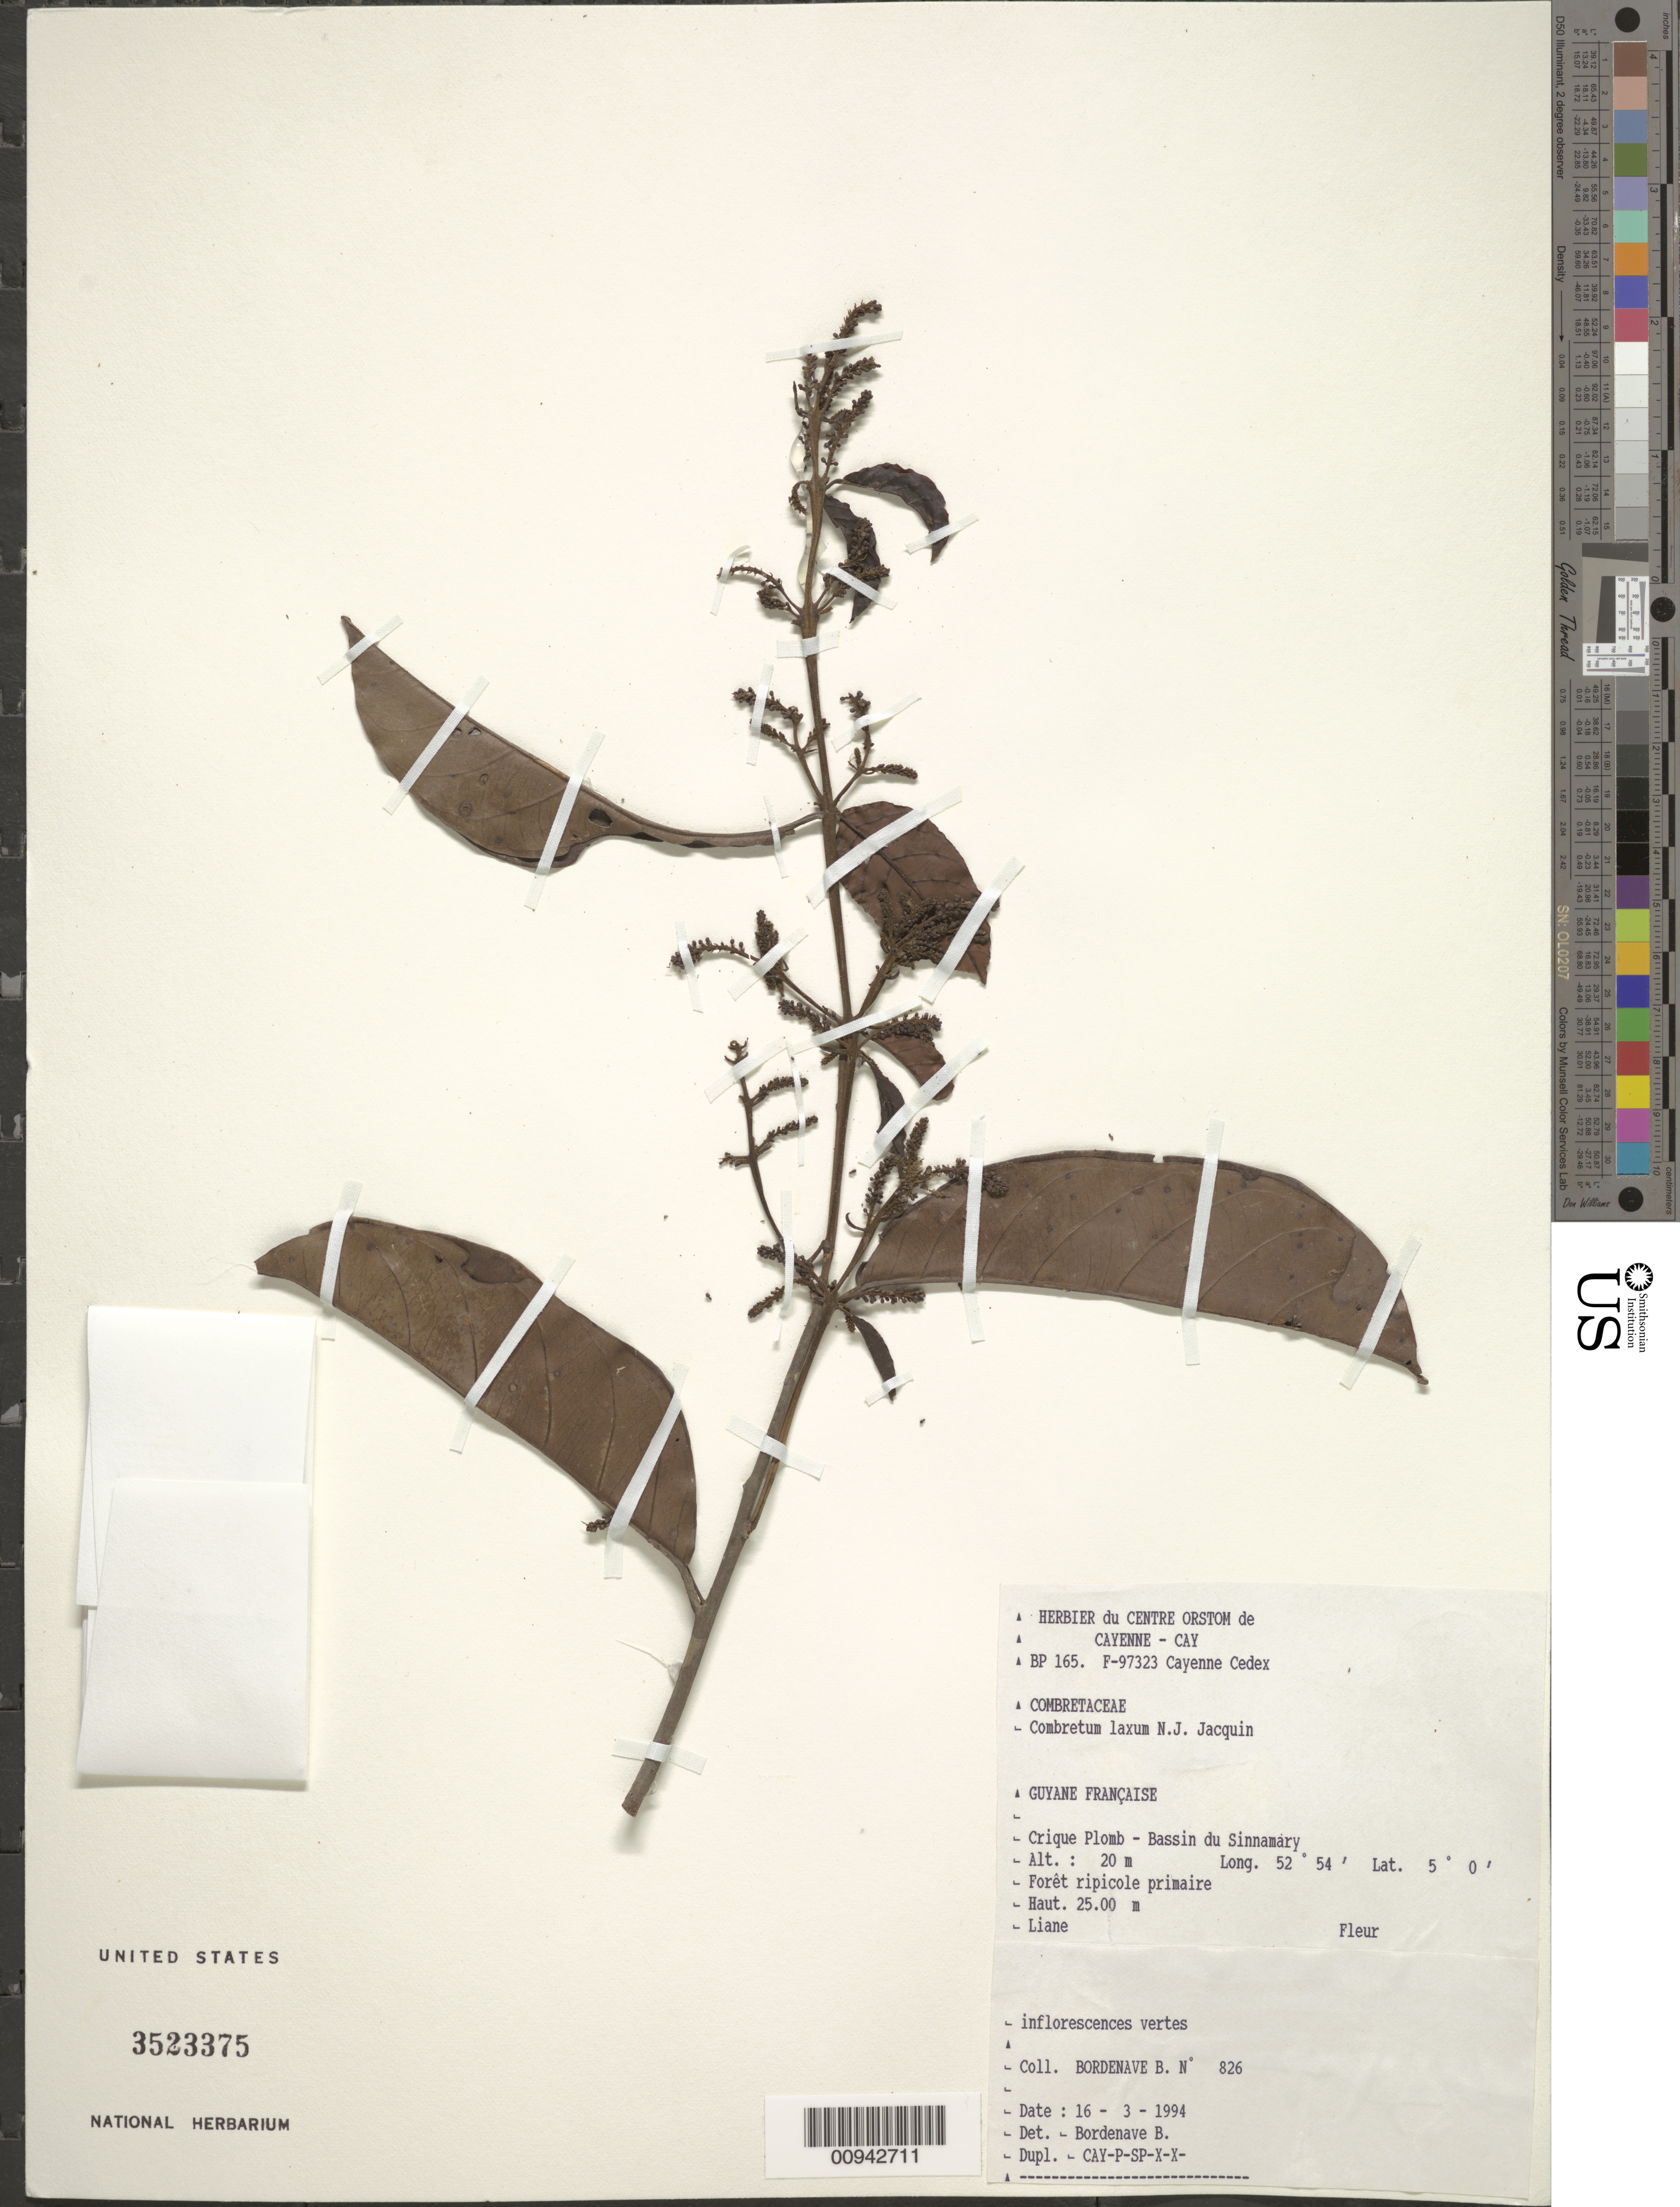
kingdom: Plantae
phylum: Tracheophyta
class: Magnoliopsida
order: Myrtales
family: Combretaceae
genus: Combretum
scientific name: Combretum laxum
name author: Jacq.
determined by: Bordenave, B.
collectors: B. Bordenave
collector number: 826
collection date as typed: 16-Mar-94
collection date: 1994-03-16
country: French Guiana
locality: Crique Plomb, Bassin du Sinnamary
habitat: Foret ripicole primaire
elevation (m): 20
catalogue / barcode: US 3523375